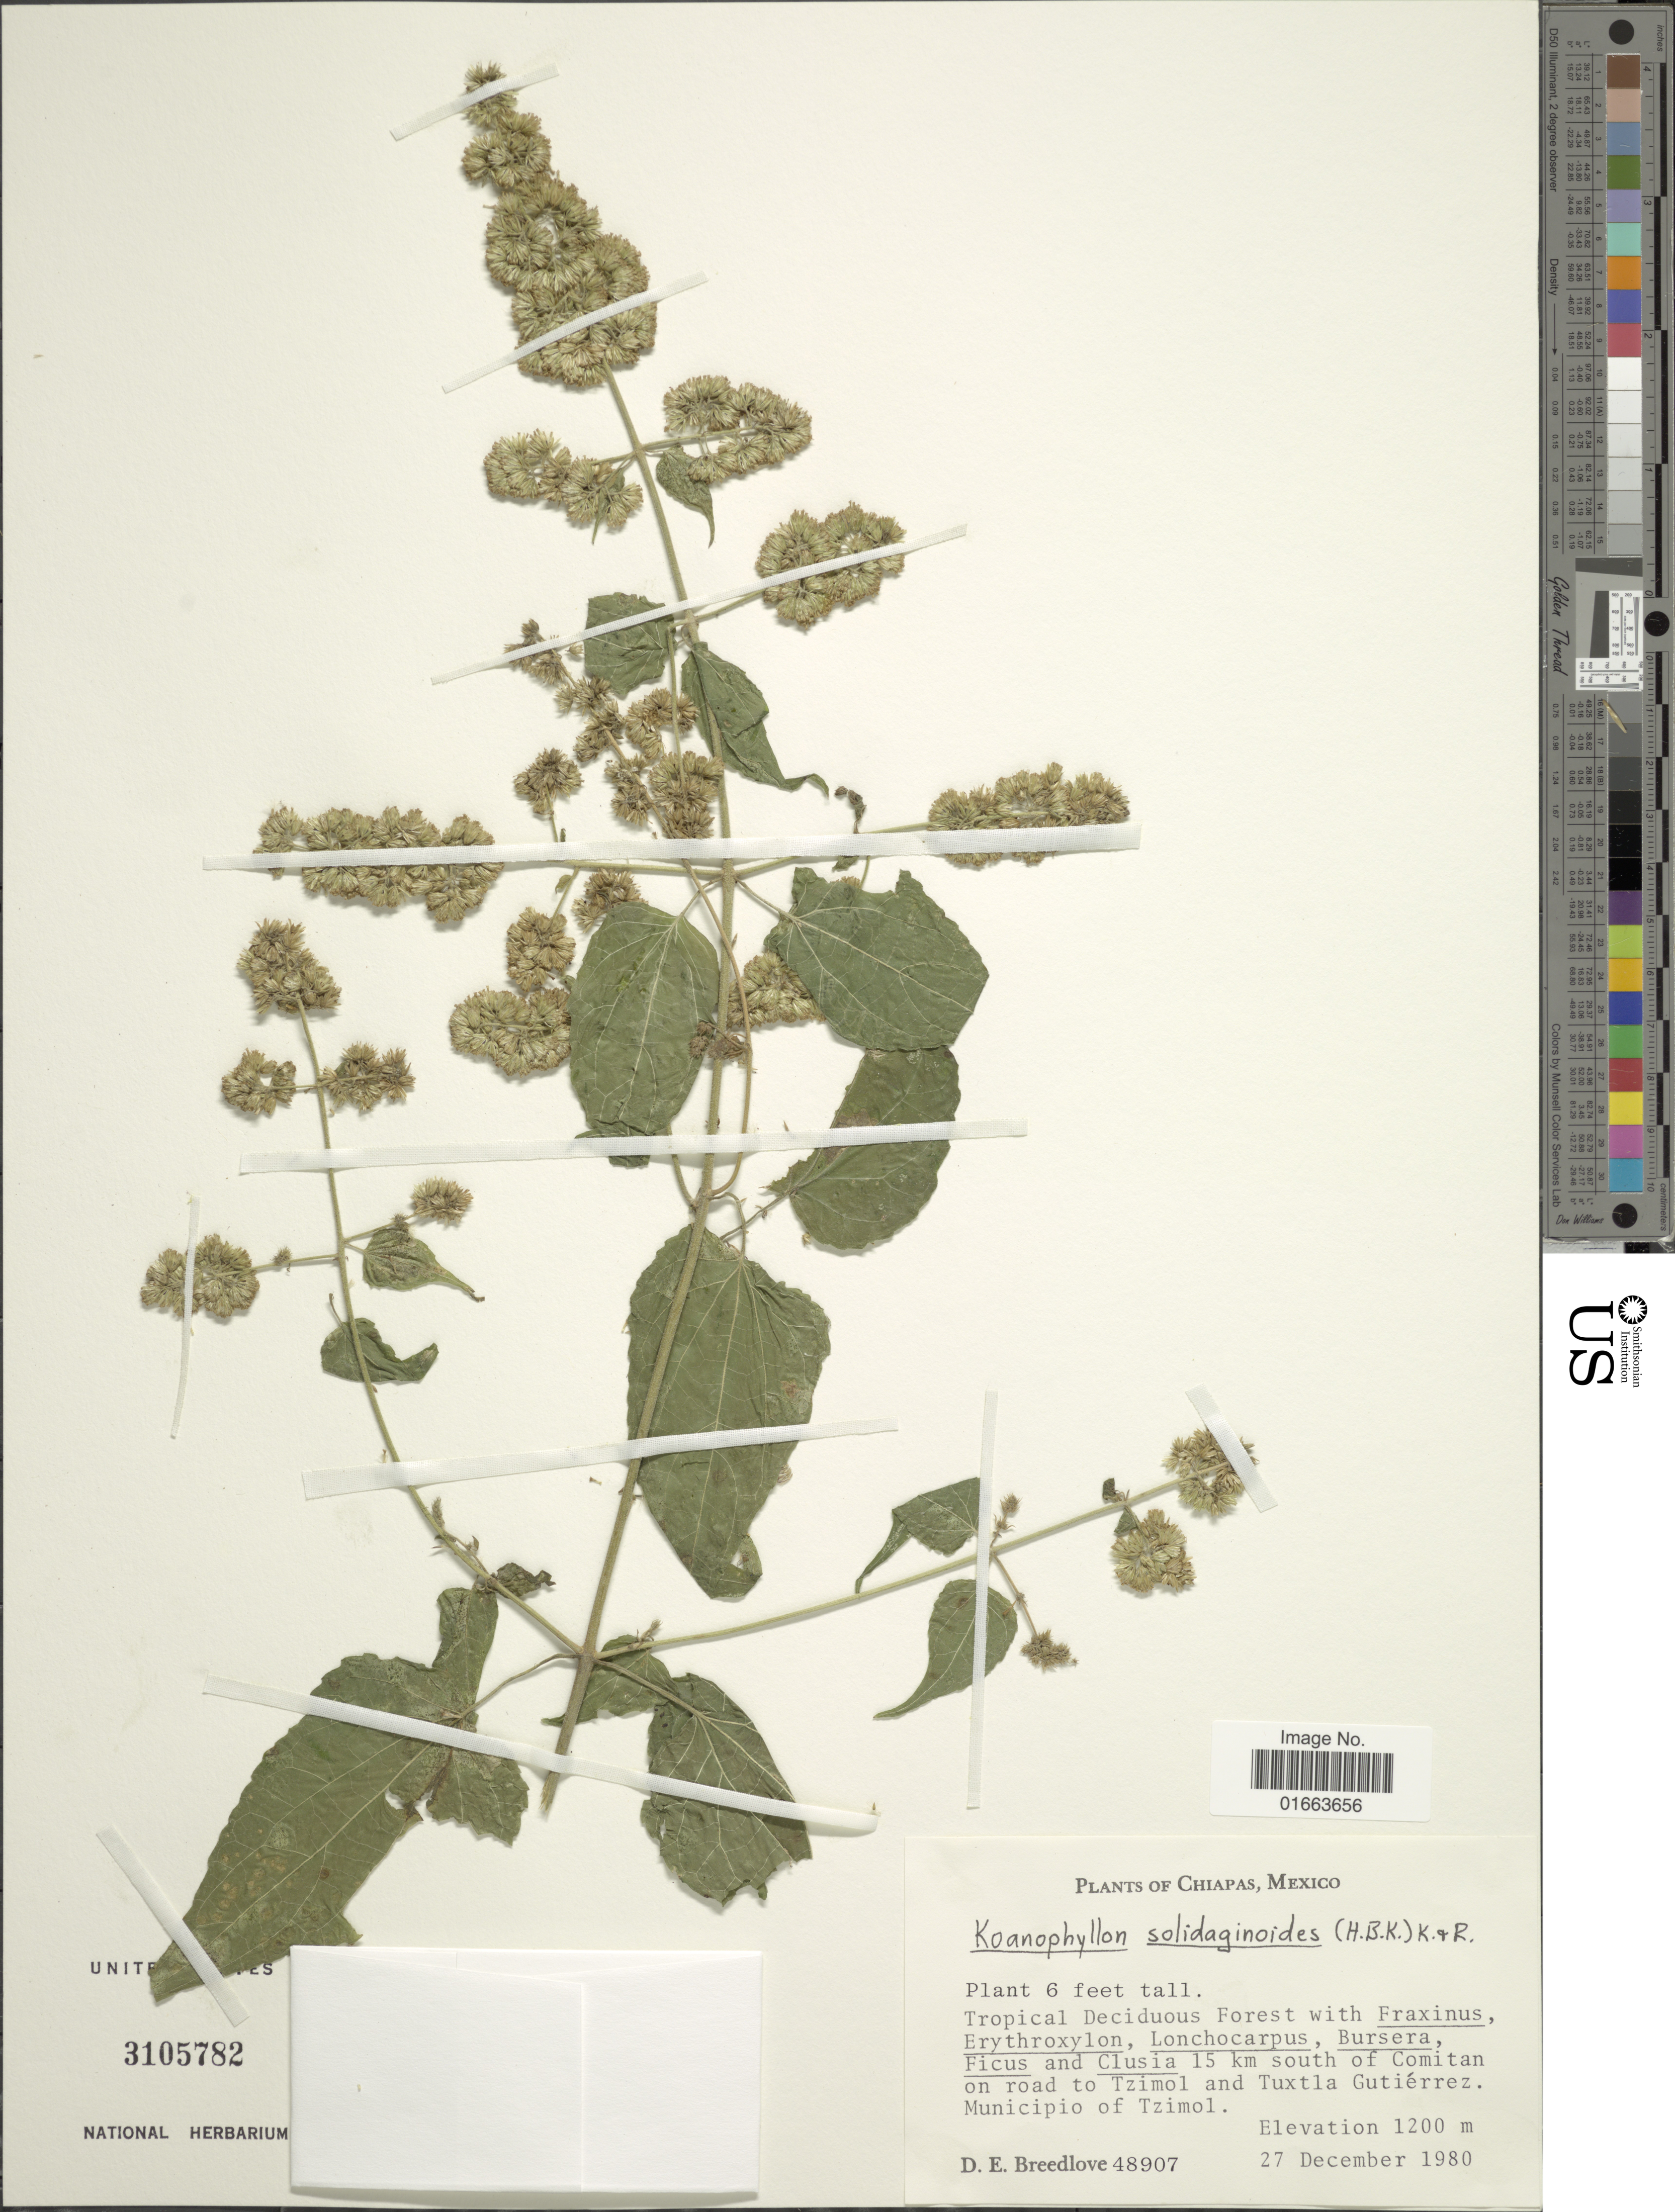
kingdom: Plantae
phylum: Tracheophyta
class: Magnoliopsida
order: Asterales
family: Asteraceae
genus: Koanophyllon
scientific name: Koanophyllon solidaginoides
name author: (Kunth) R.M. King & H. Rob.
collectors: D. E. Breedlove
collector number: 48907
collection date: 1980-12-27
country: Mexico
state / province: Chiapas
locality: Tropical Deciduous Forest, 15 km south of Comitan on road to Tzimol and Tuxtla Gutiérrez, Municipio of Tzimol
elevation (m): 1200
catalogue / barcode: US 3105782